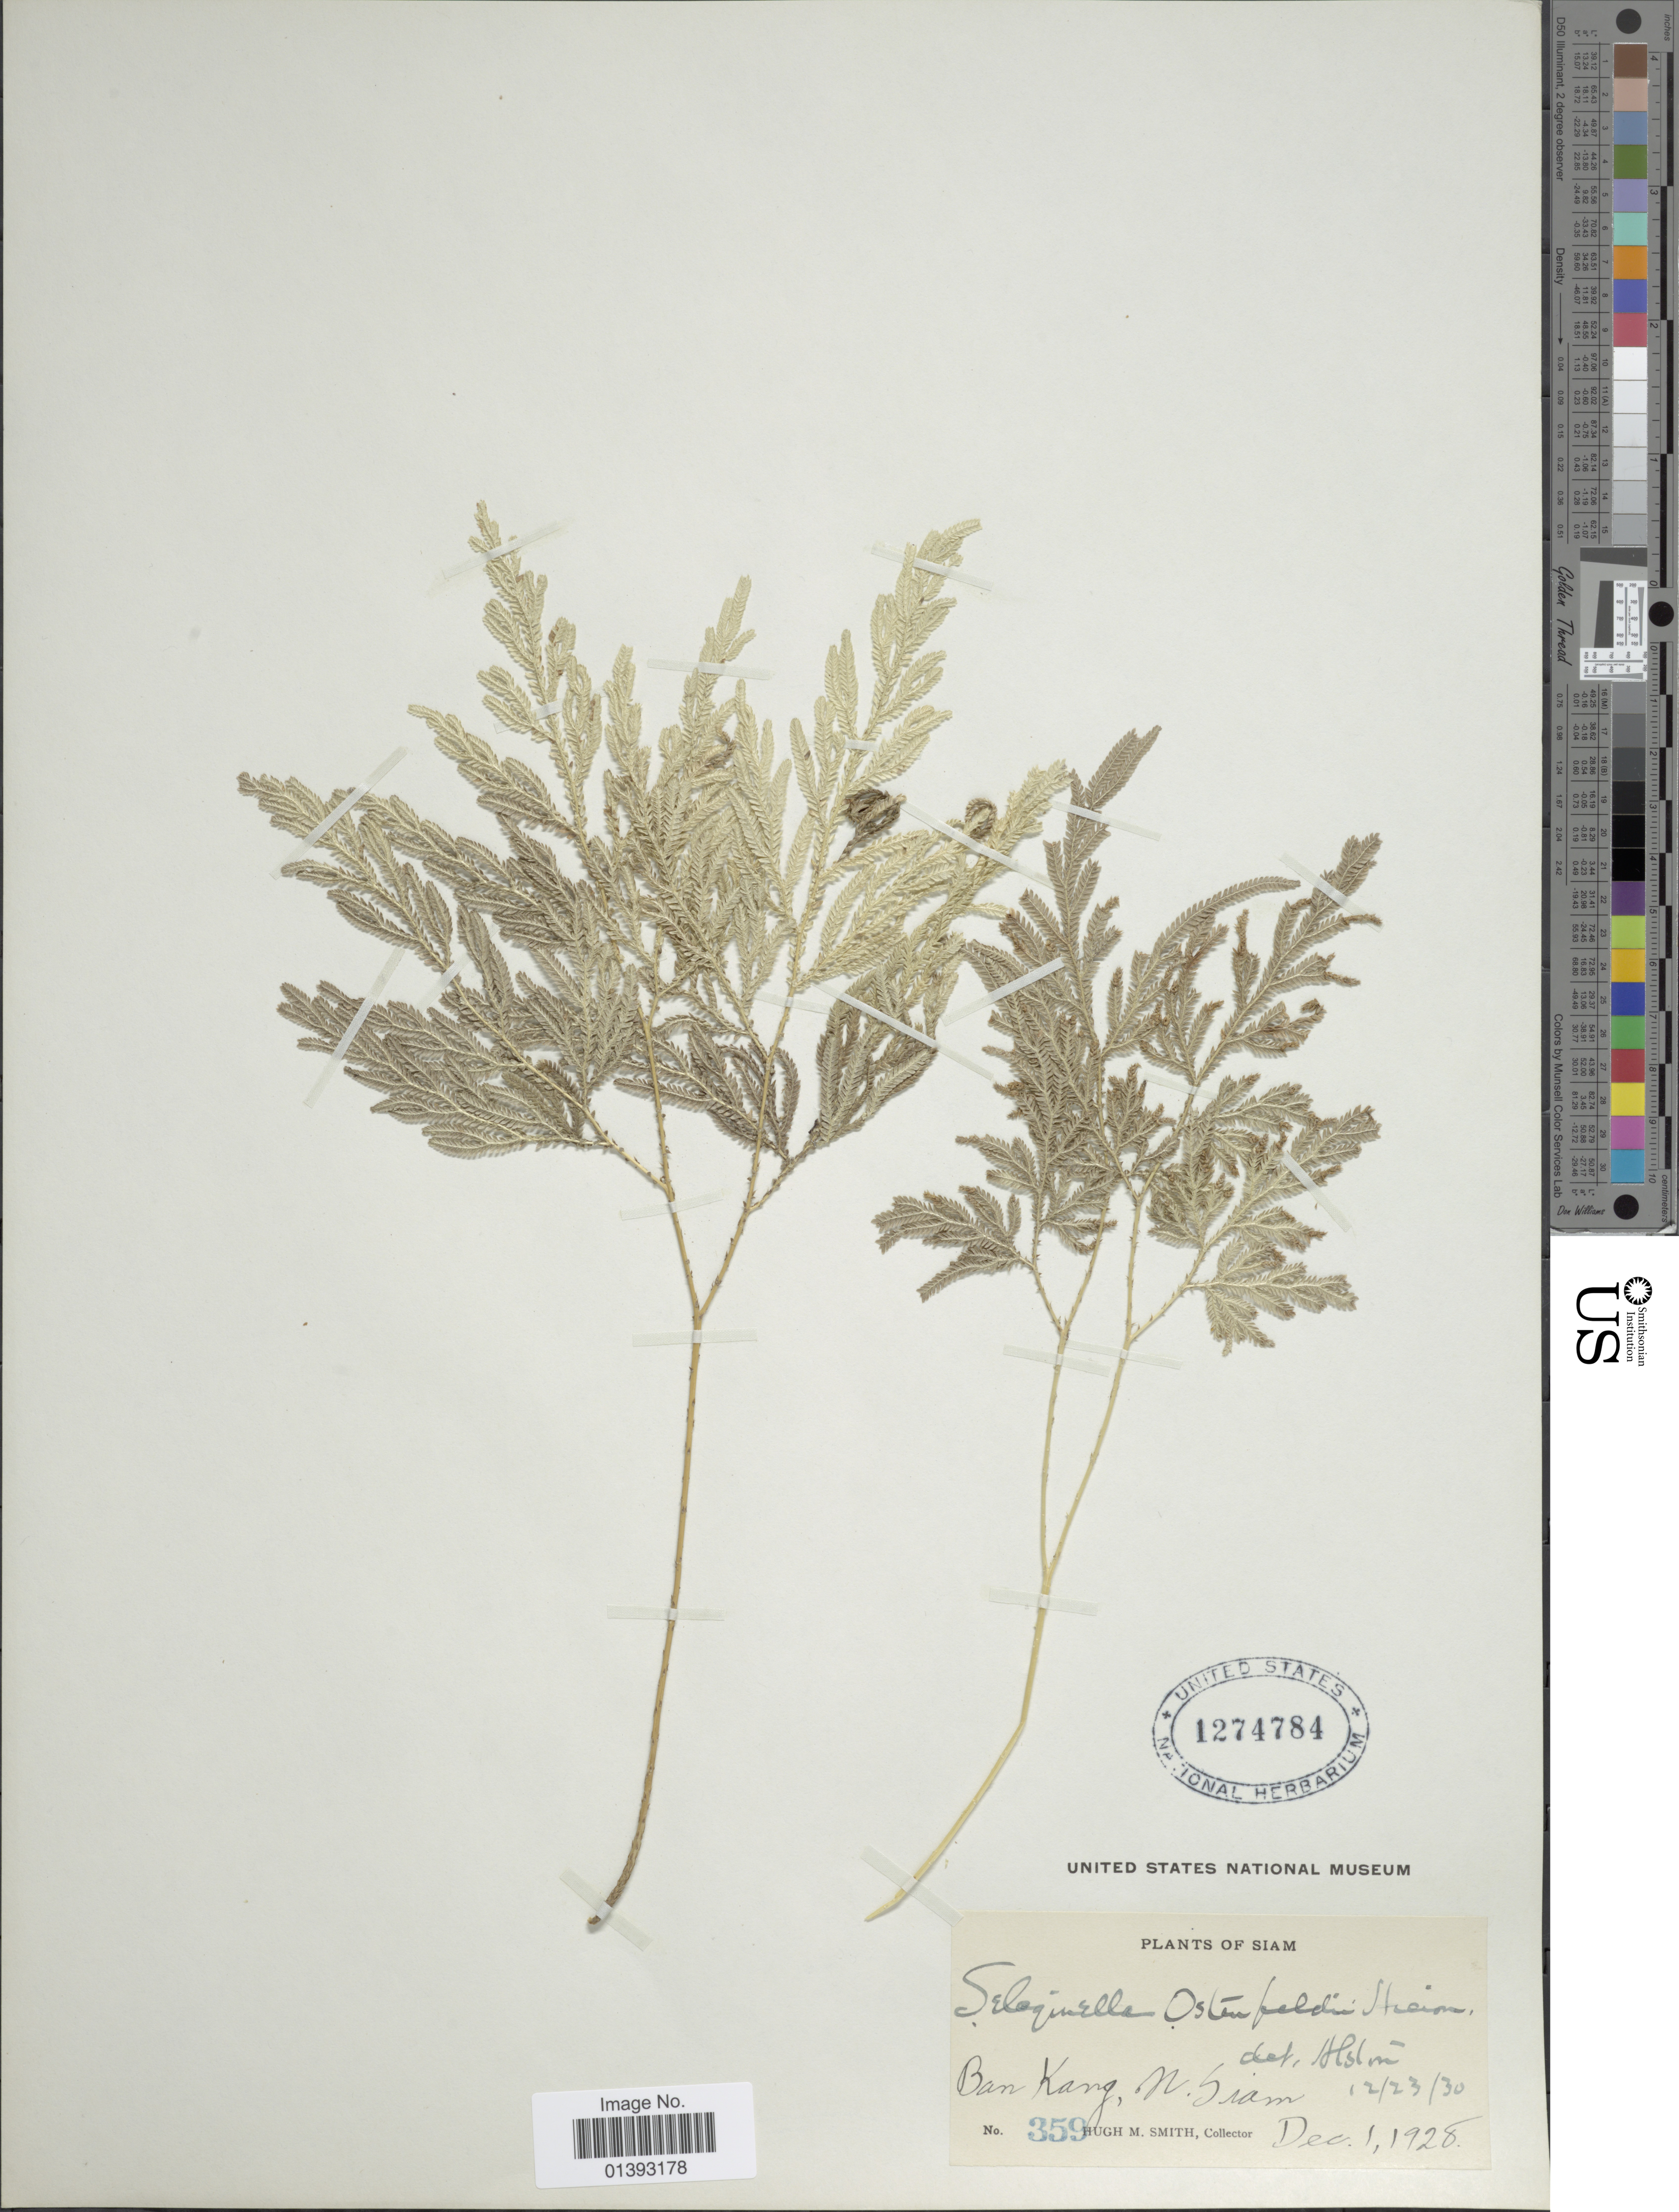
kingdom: Plantae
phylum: Tracheophyta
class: Lycopodiopsida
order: Selaginellales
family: Selaginellaceae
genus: Selaginella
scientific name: Selaginella ostenfeldii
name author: Hieron.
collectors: H. M. Smith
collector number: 359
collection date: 1928-12-01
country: Thailand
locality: Siam, Ban Kang, N. Siam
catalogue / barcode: US 1274784